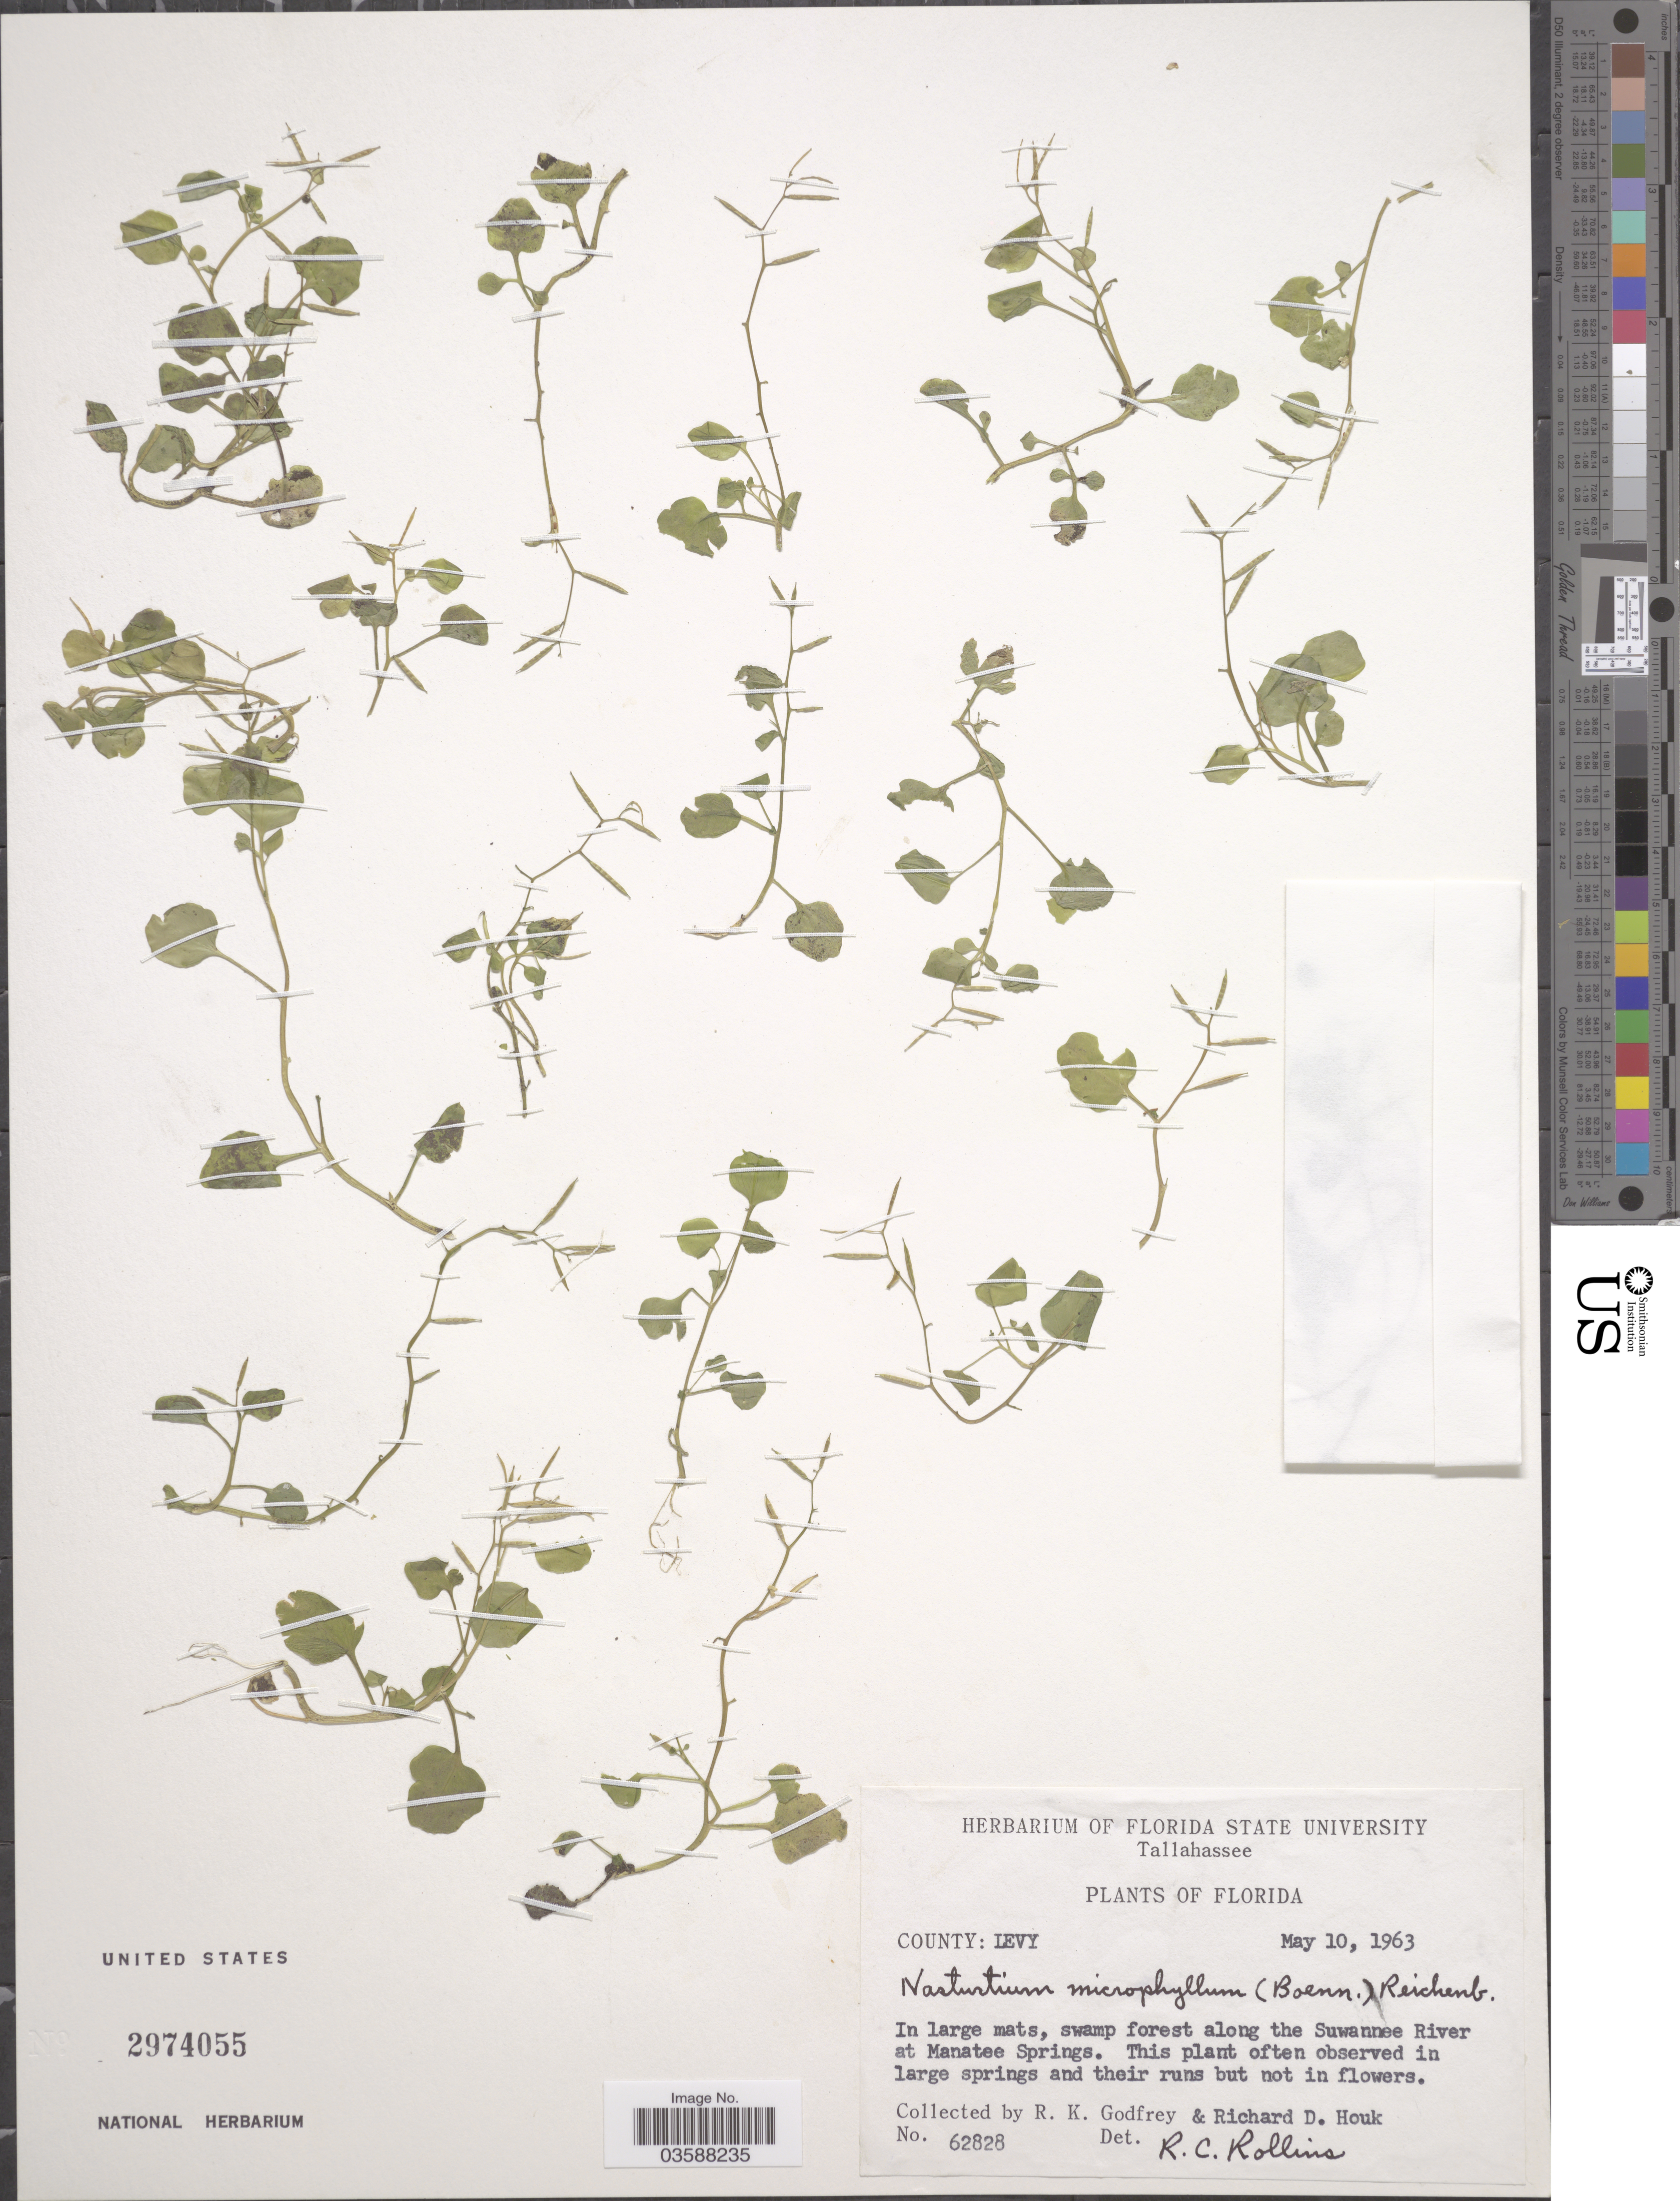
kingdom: Plantae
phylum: Tracheophyta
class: Magnoliopsida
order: Brassicales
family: Brassicaceae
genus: Nasturtium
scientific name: Nasturtium floridanum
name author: (Al-Shehbaz & Rollins) Al-Shehbaz & R.A. Price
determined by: Strong, Mark T., (BOT), Smithsonian Institution - National Museum of Natural History (UNITED STATES)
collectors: R. K. Godfrey & R. Houk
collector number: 62828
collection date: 1963-05-10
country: United States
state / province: Florida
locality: County: Envy. In large mats, swamp forest along the Suwannee River at Manatee Springs.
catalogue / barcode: US 2974055